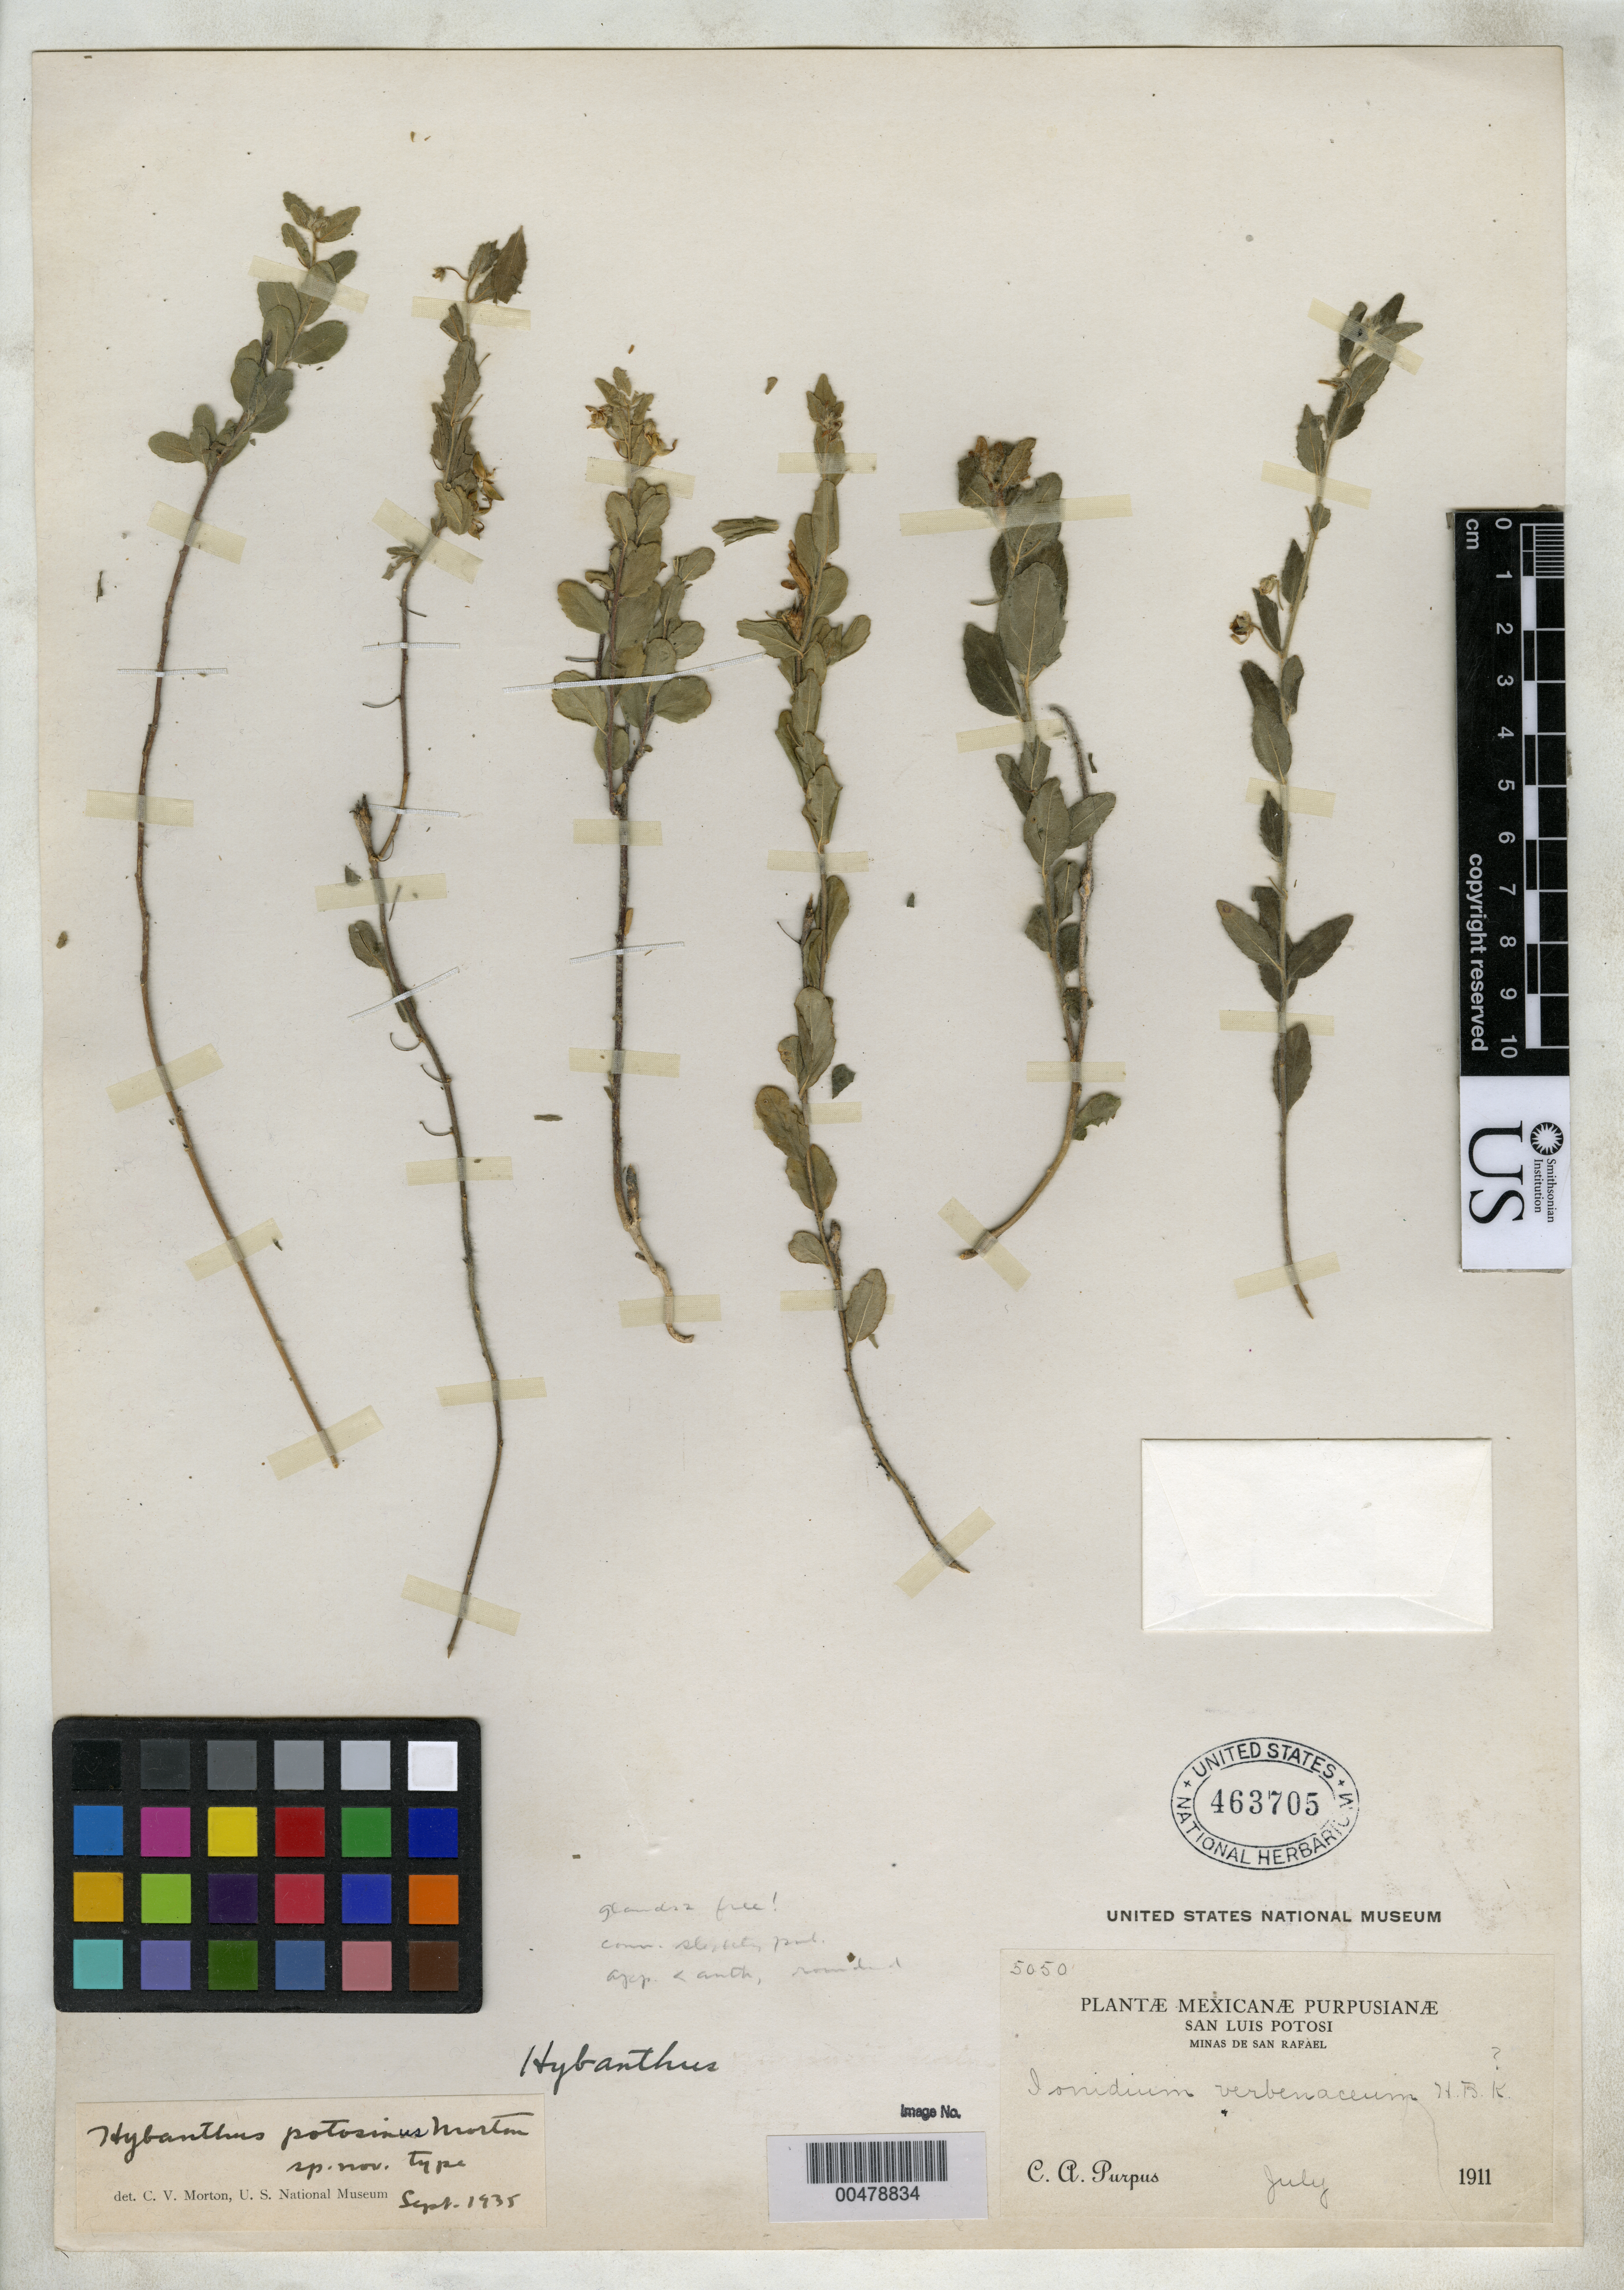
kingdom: Plantae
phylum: Tracheophyta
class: Magnoliopsida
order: Malpighiales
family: Violaceae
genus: Hybanthus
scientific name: Hybanthus potosinus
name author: C.V. Morton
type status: Holotype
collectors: C. A. Purpus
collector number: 5050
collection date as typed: Jul 1911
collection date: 1911-07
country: Mexico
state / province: San Luis Potosi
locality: Minas de San Rafael.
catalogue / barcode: US 463705